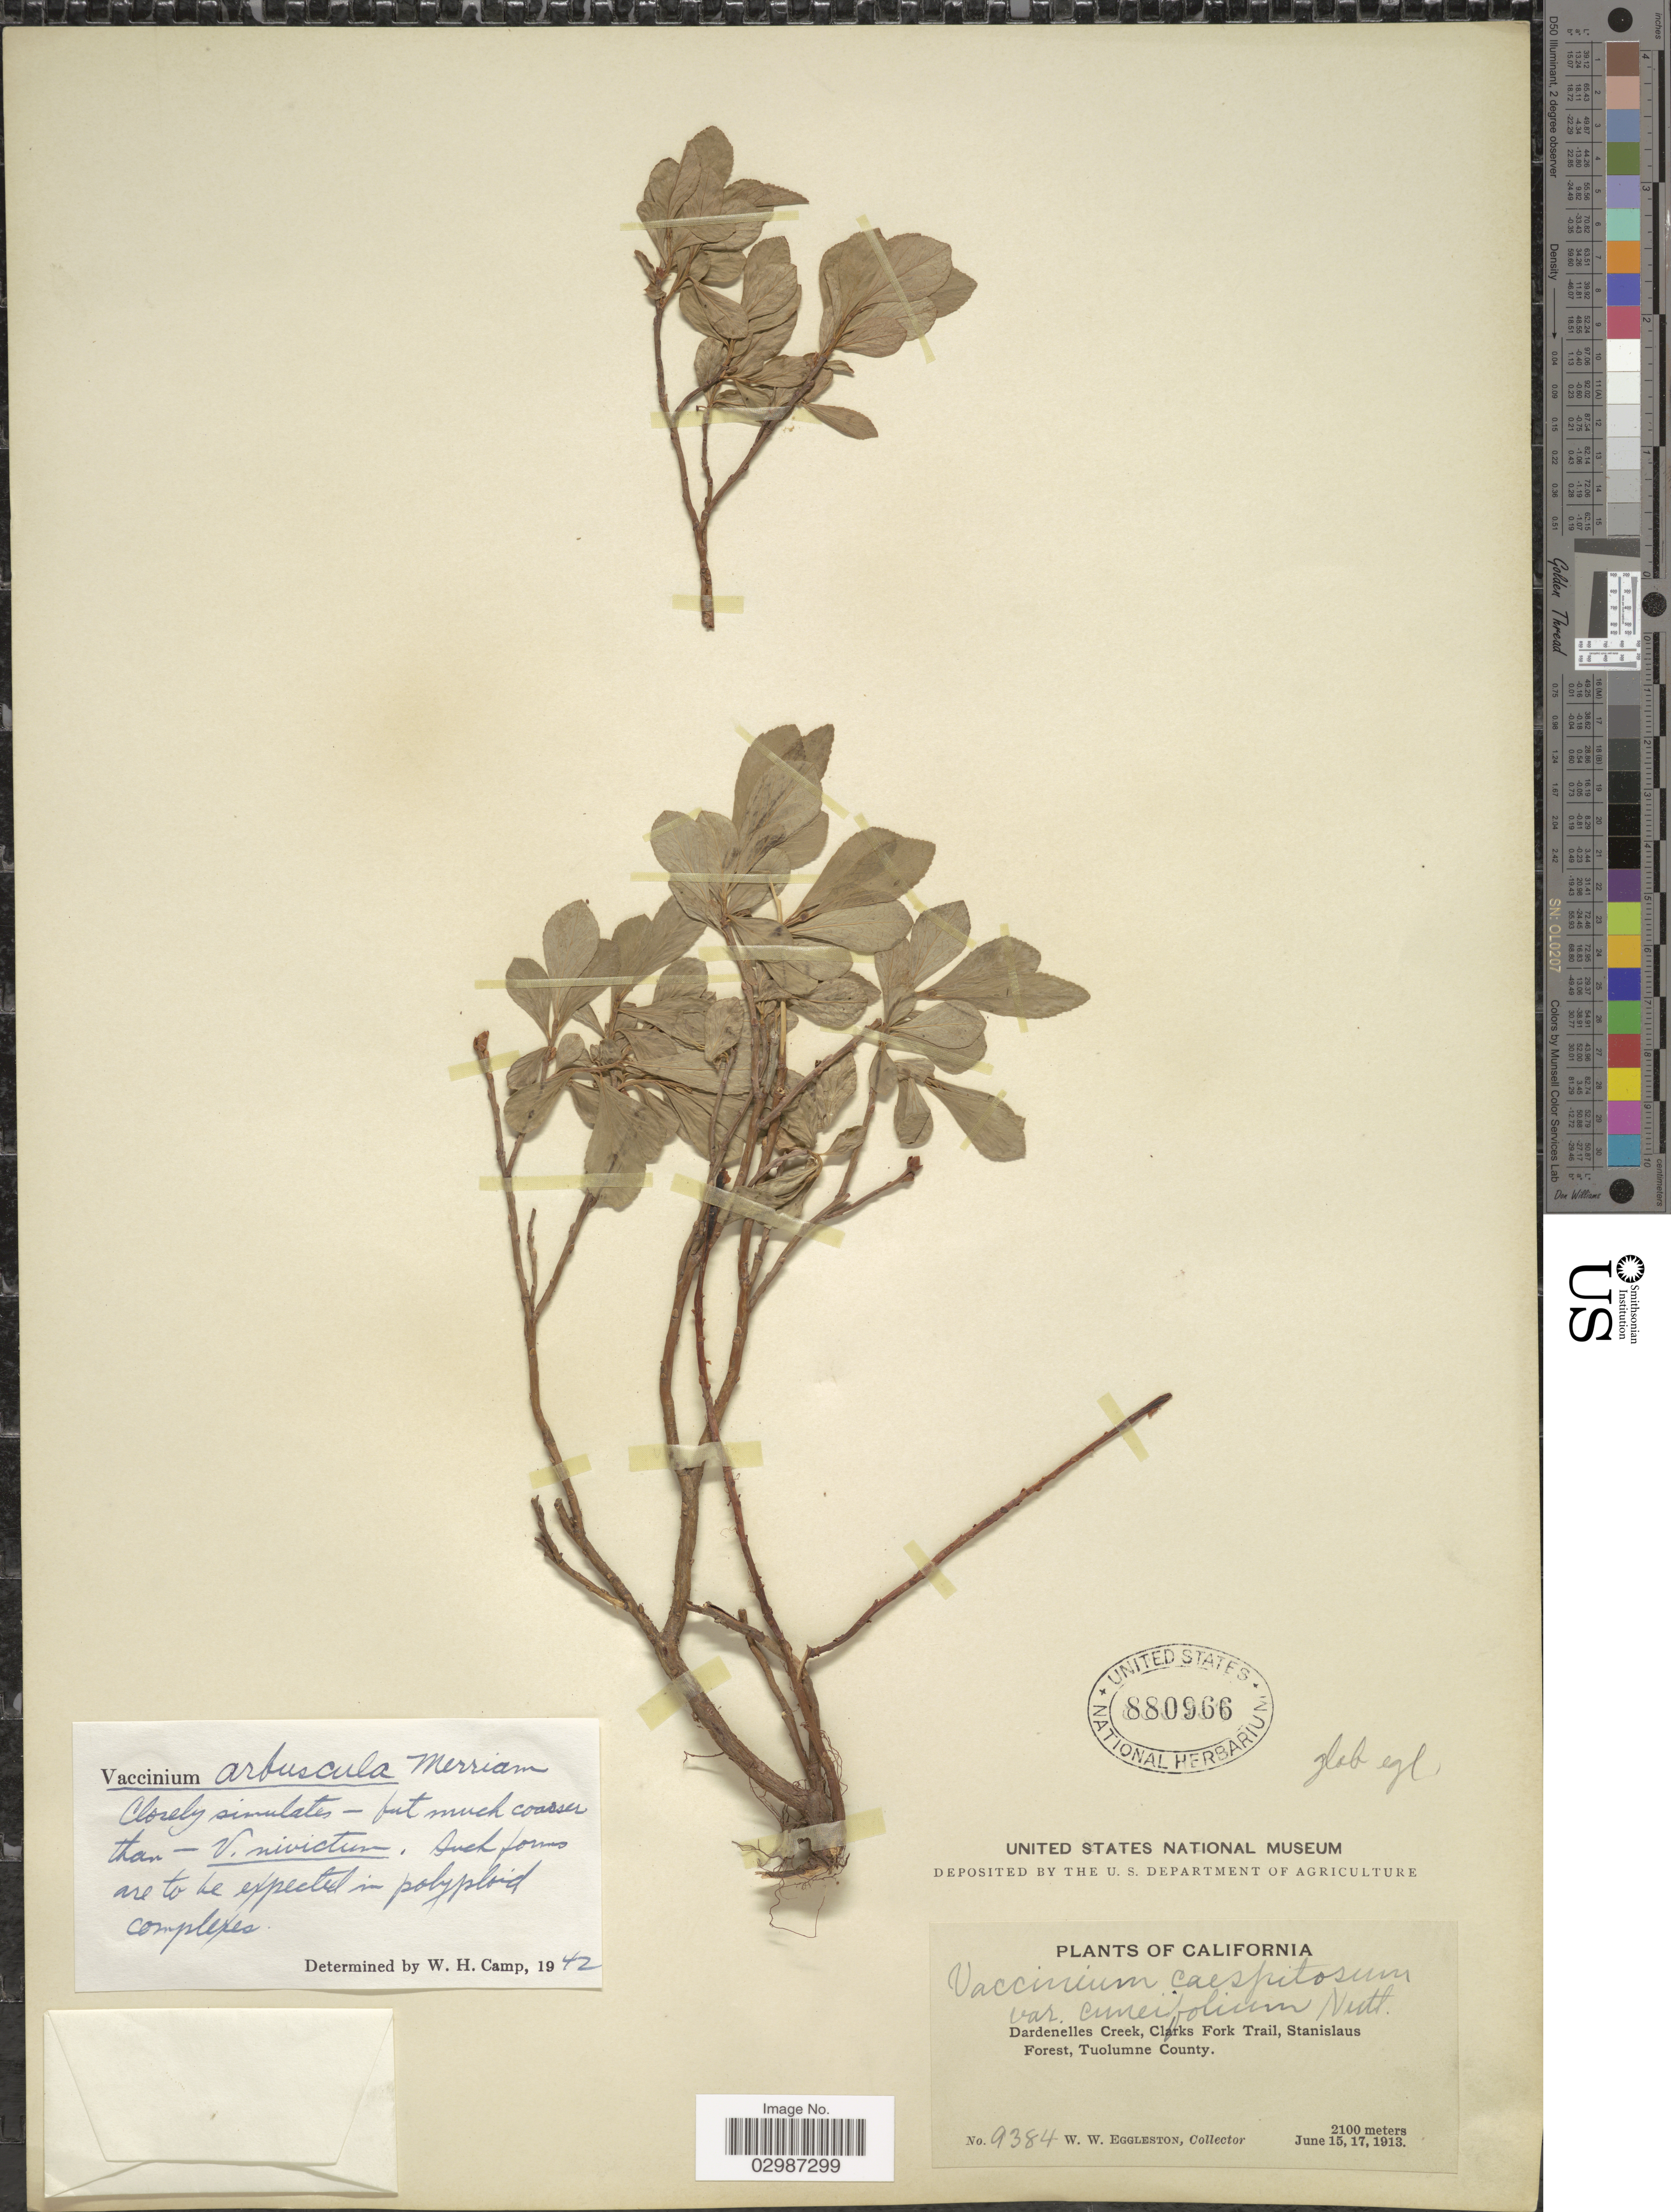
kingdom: Plantae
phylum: Tracheophyta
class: Magnoliopsida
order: Ericales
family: Ericaceae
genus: Vaccinium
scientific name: Vaccinium arbuscula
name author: (A. Gray) Merriam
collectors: W. W. Eggleston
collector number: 9384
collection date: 1913-06-15/1913-06-17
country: United States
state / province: California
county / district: Tuolumne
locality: Dardenelles Creek, Clarks Fork trail, Stanislaus Forest, Tuolumne County.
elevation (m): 2100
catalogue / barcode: US 880966